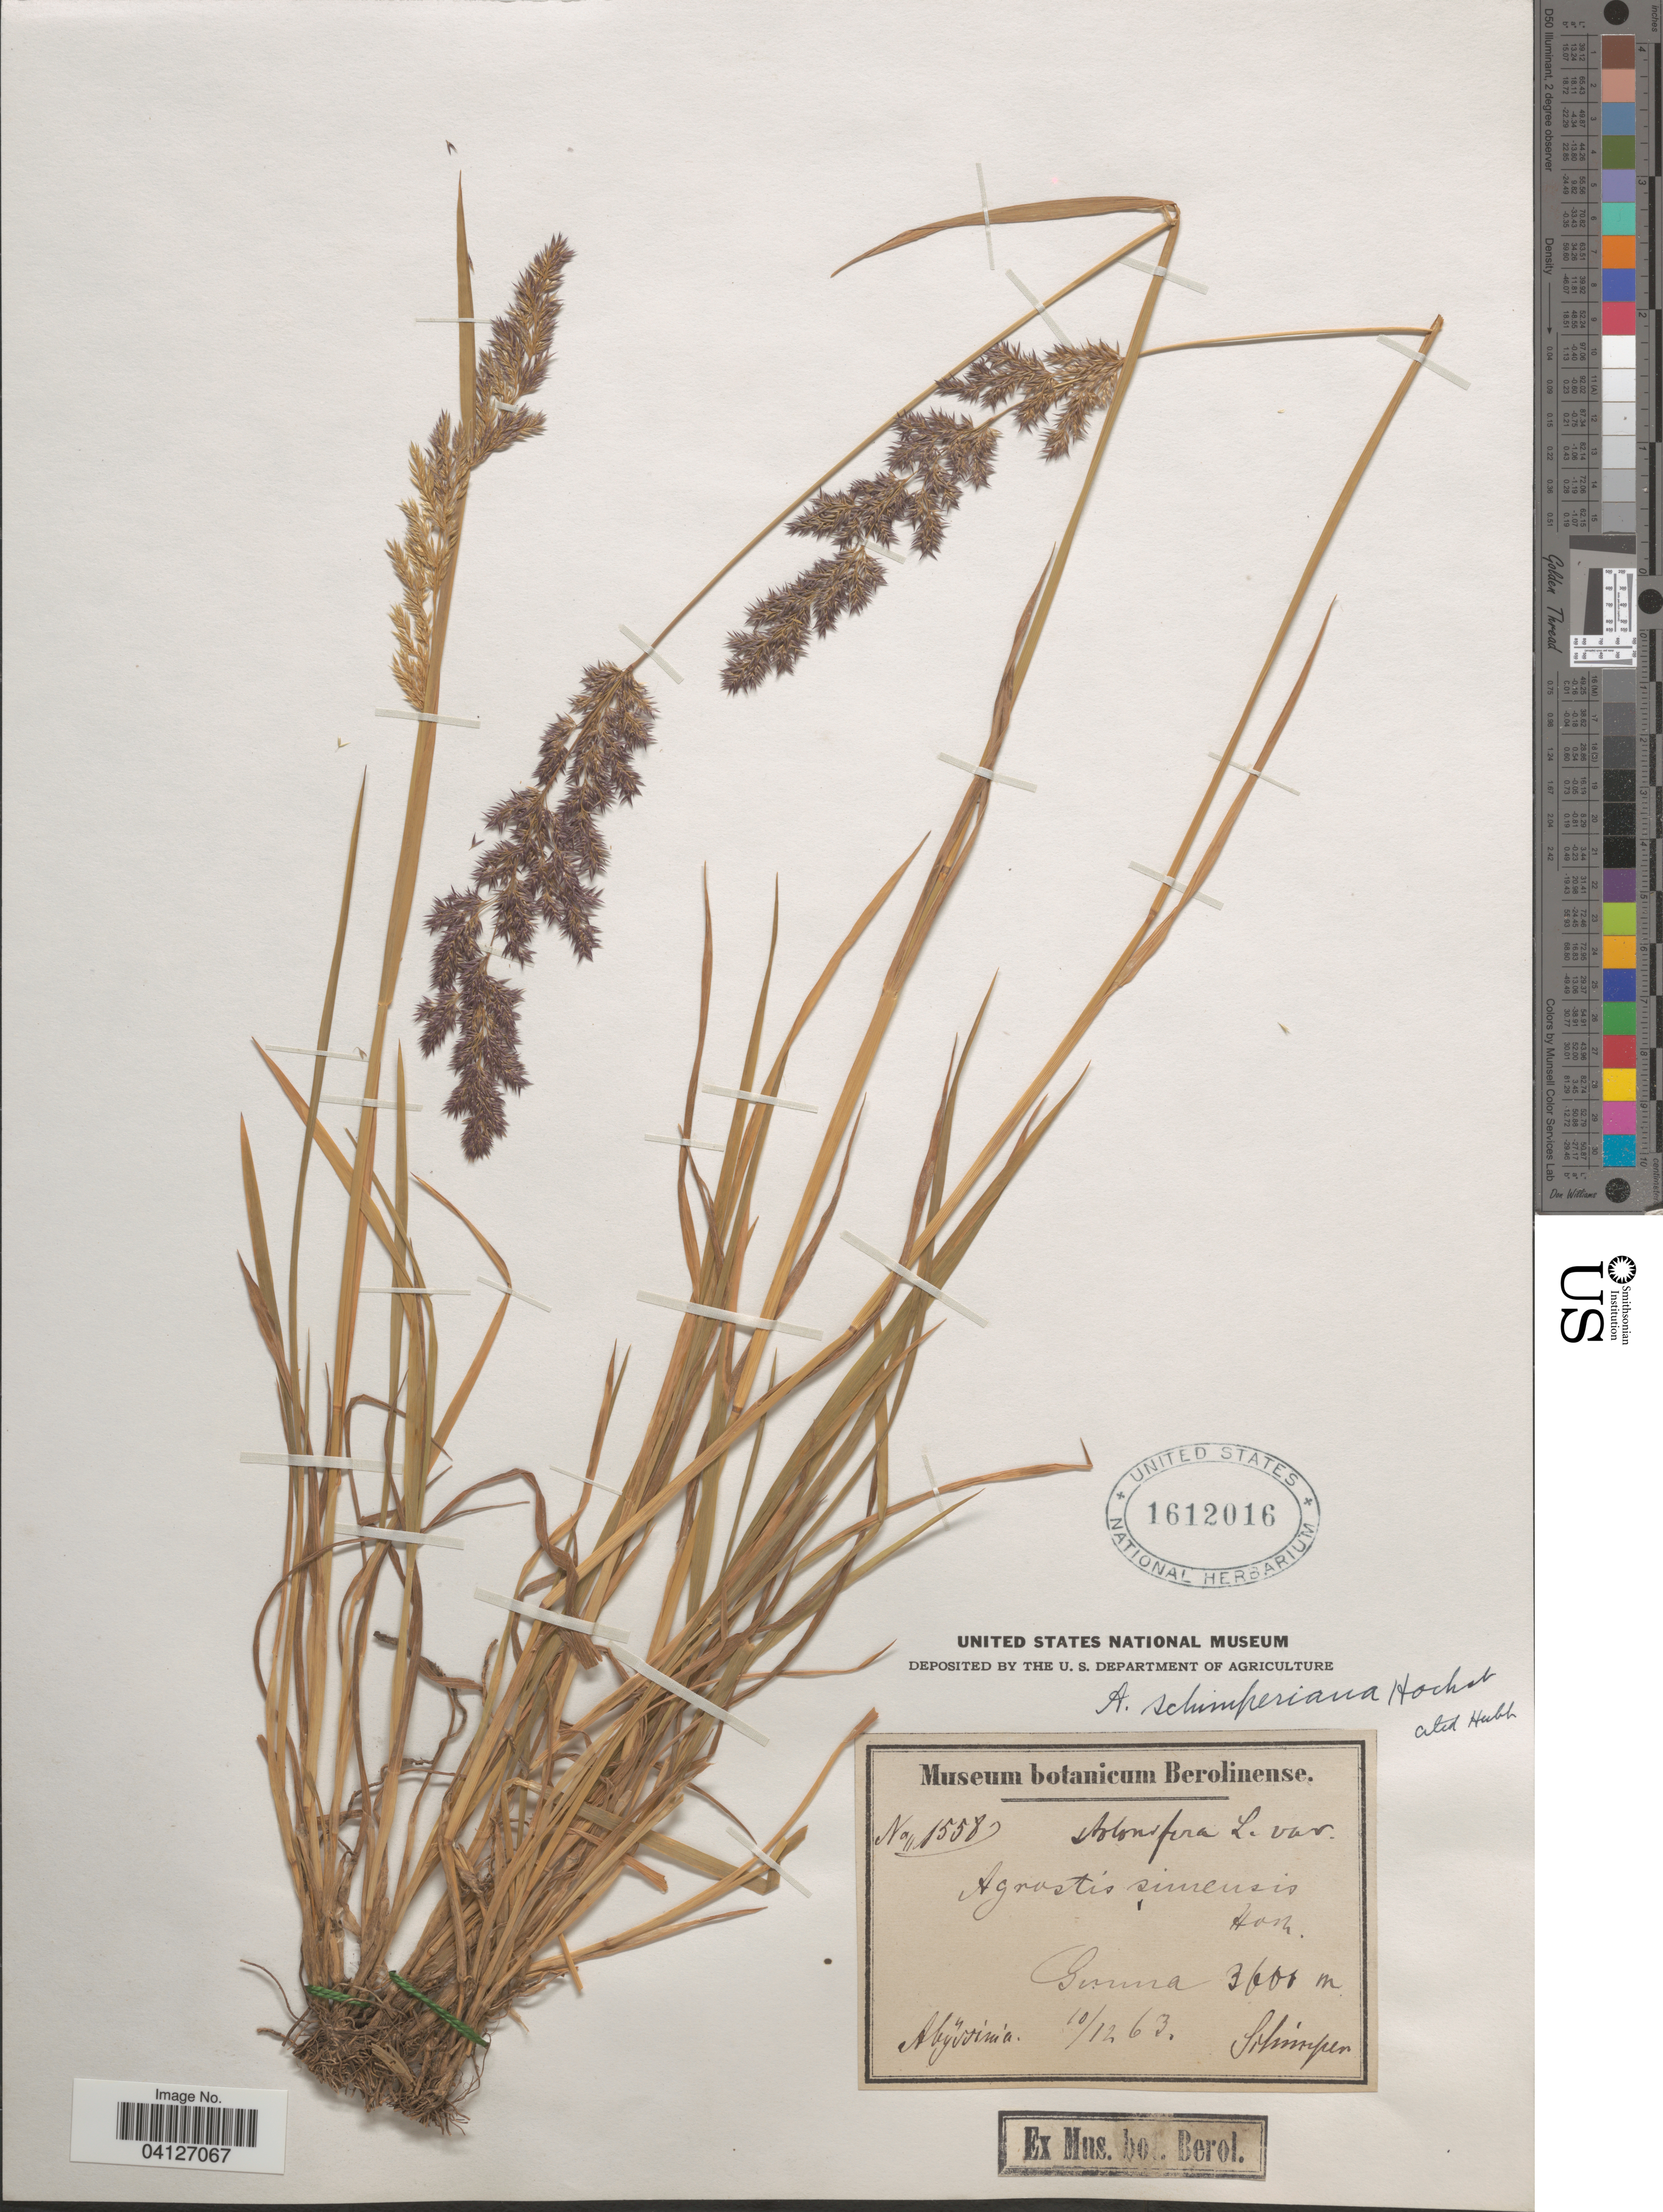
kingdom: Plantae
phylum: Tracheophyta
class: Liliopsida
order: Poales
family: Poaceae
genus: Agrostis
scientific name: Agrostis simensis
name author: Hochst. ex Steud.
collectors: -. Schimper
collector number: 1558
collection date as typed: Transcribed d/m/y: 10/12/63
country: Ethiopia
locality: Sunna [interpreted]. Abyssinia.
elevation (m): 3600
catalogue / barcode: US 1612016